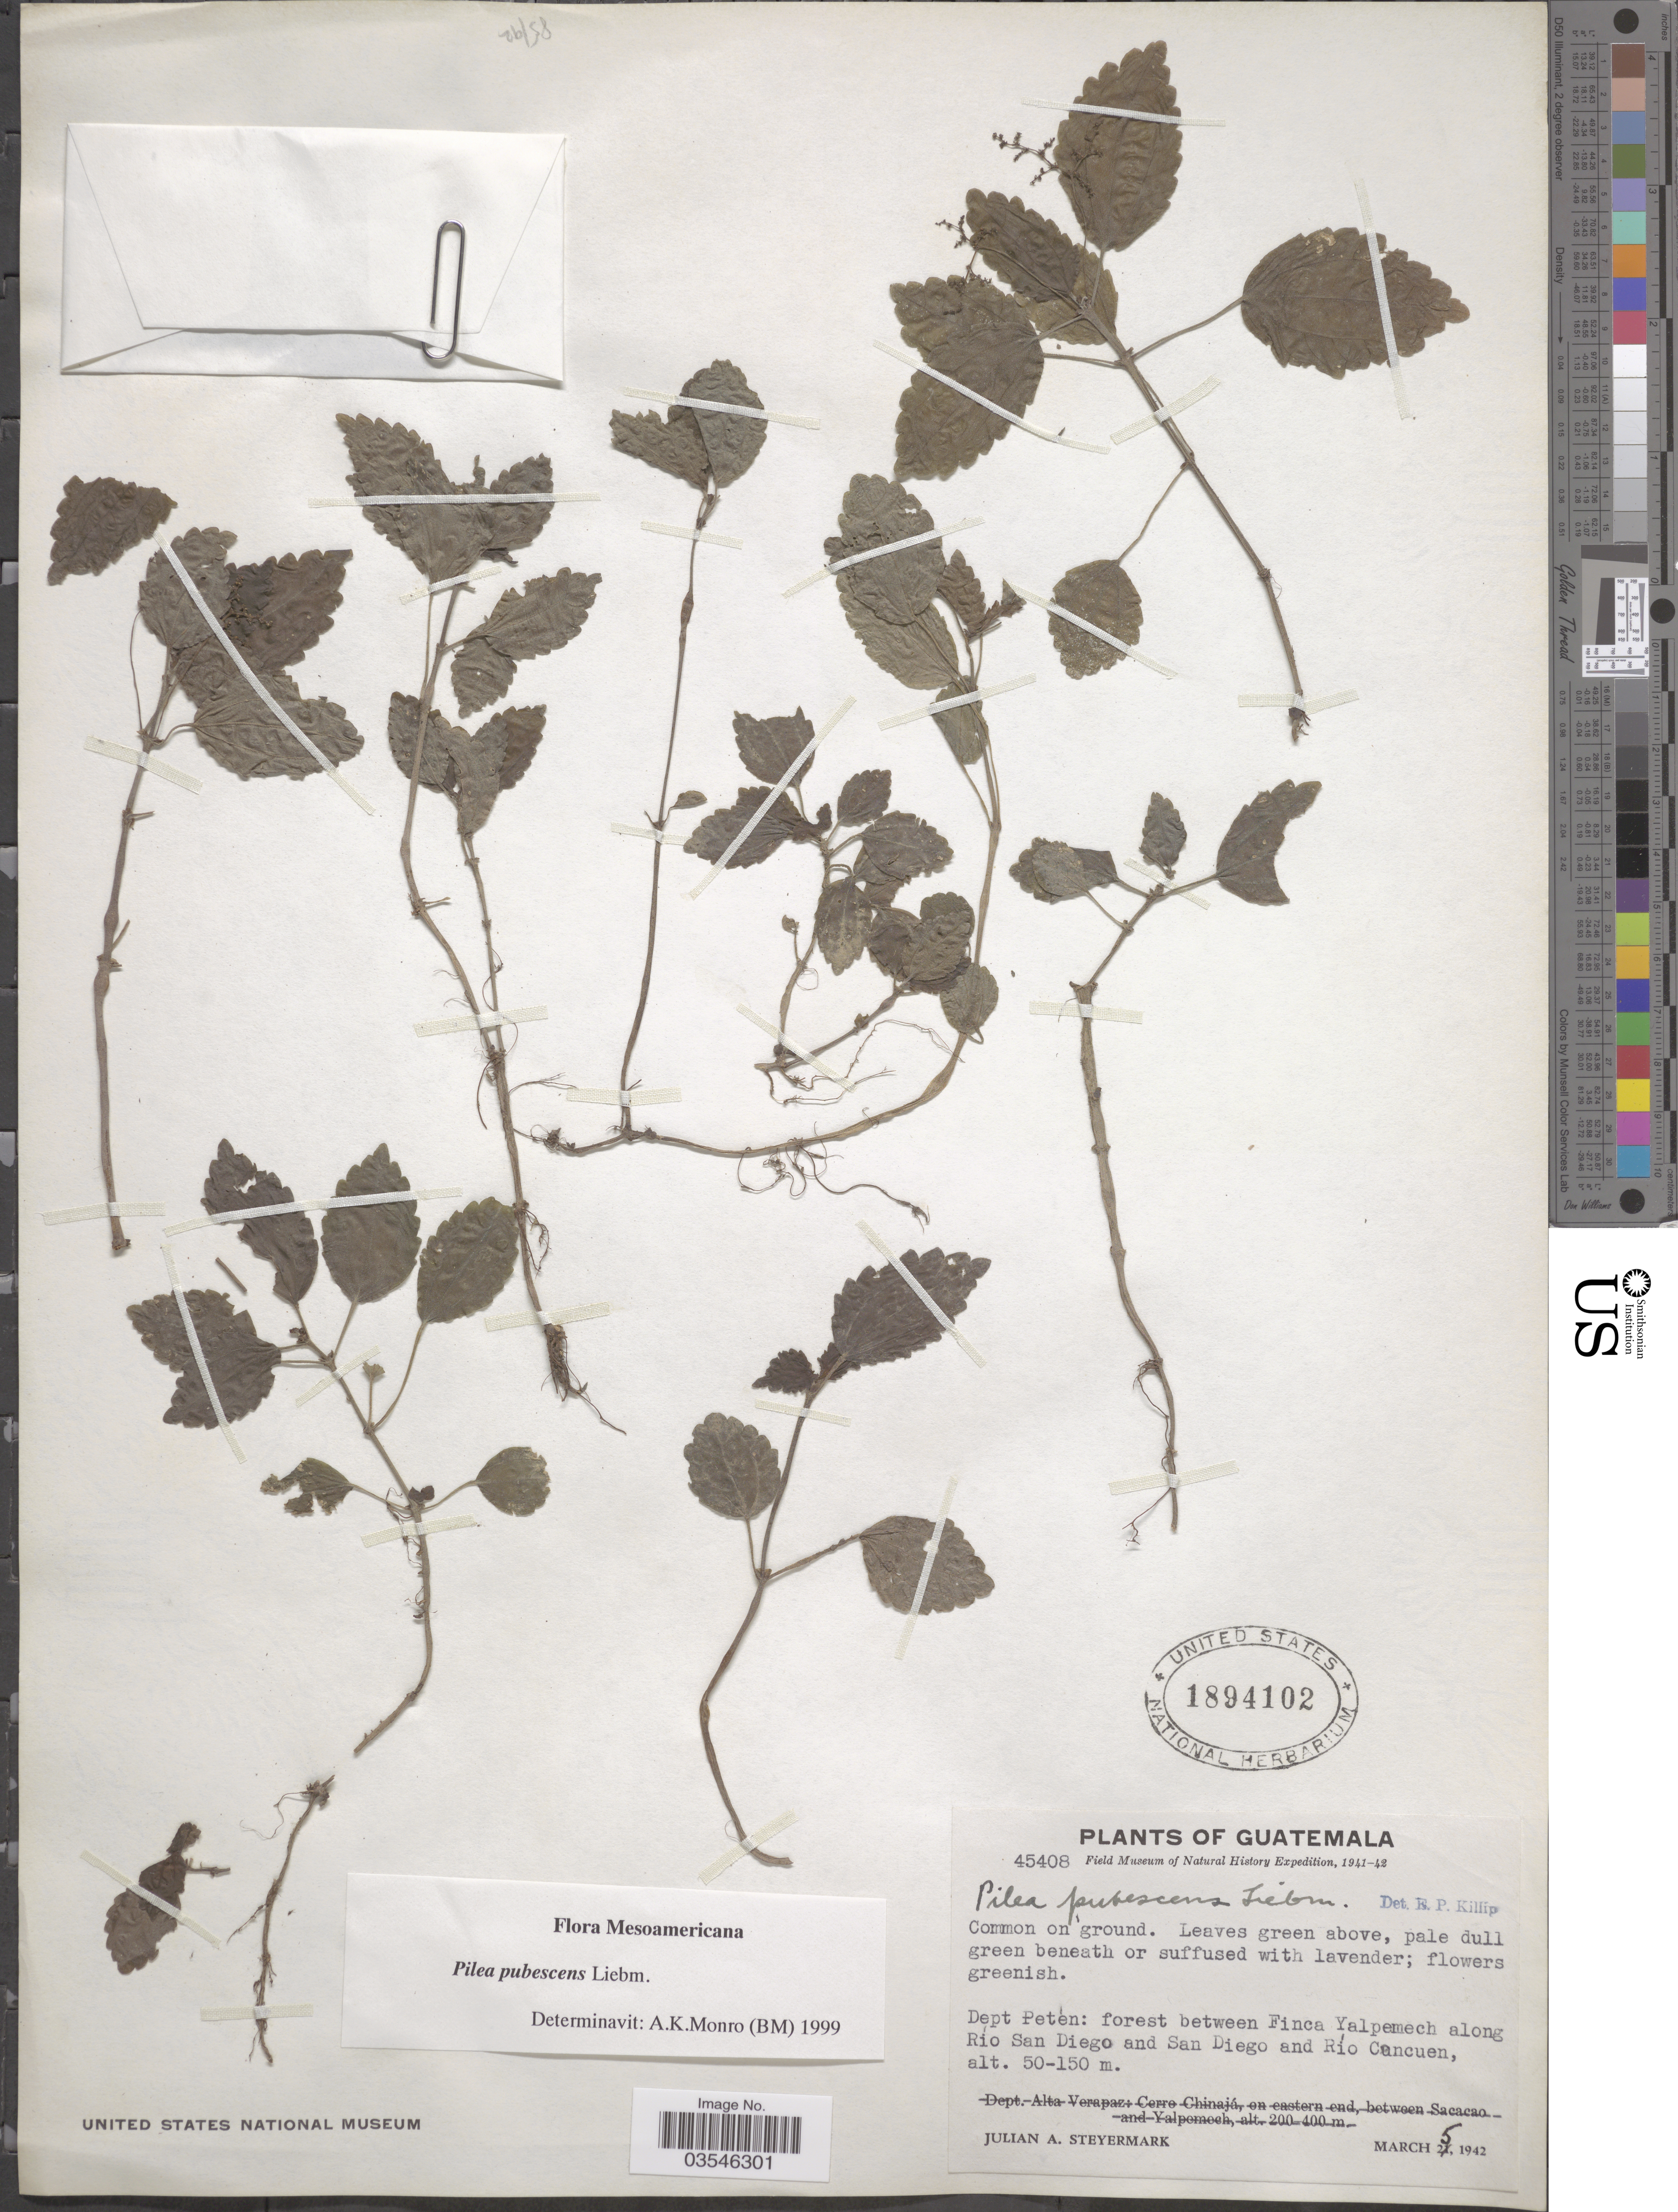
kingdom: Plantae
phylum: Tracheophyta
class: Magnoliopsida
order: Rosales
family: Urticaceae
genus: Pilea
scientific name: Pilea pubescens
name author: Liebm.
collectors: J. Steyermark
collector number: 45408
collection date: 1942-03-05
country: Guatemala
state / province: El Peten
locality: Dept Petén: forest between Finca Yalpemech along Río San Diego and San Diego and Río Cancuen.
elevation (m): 50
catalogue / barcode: US 1894102